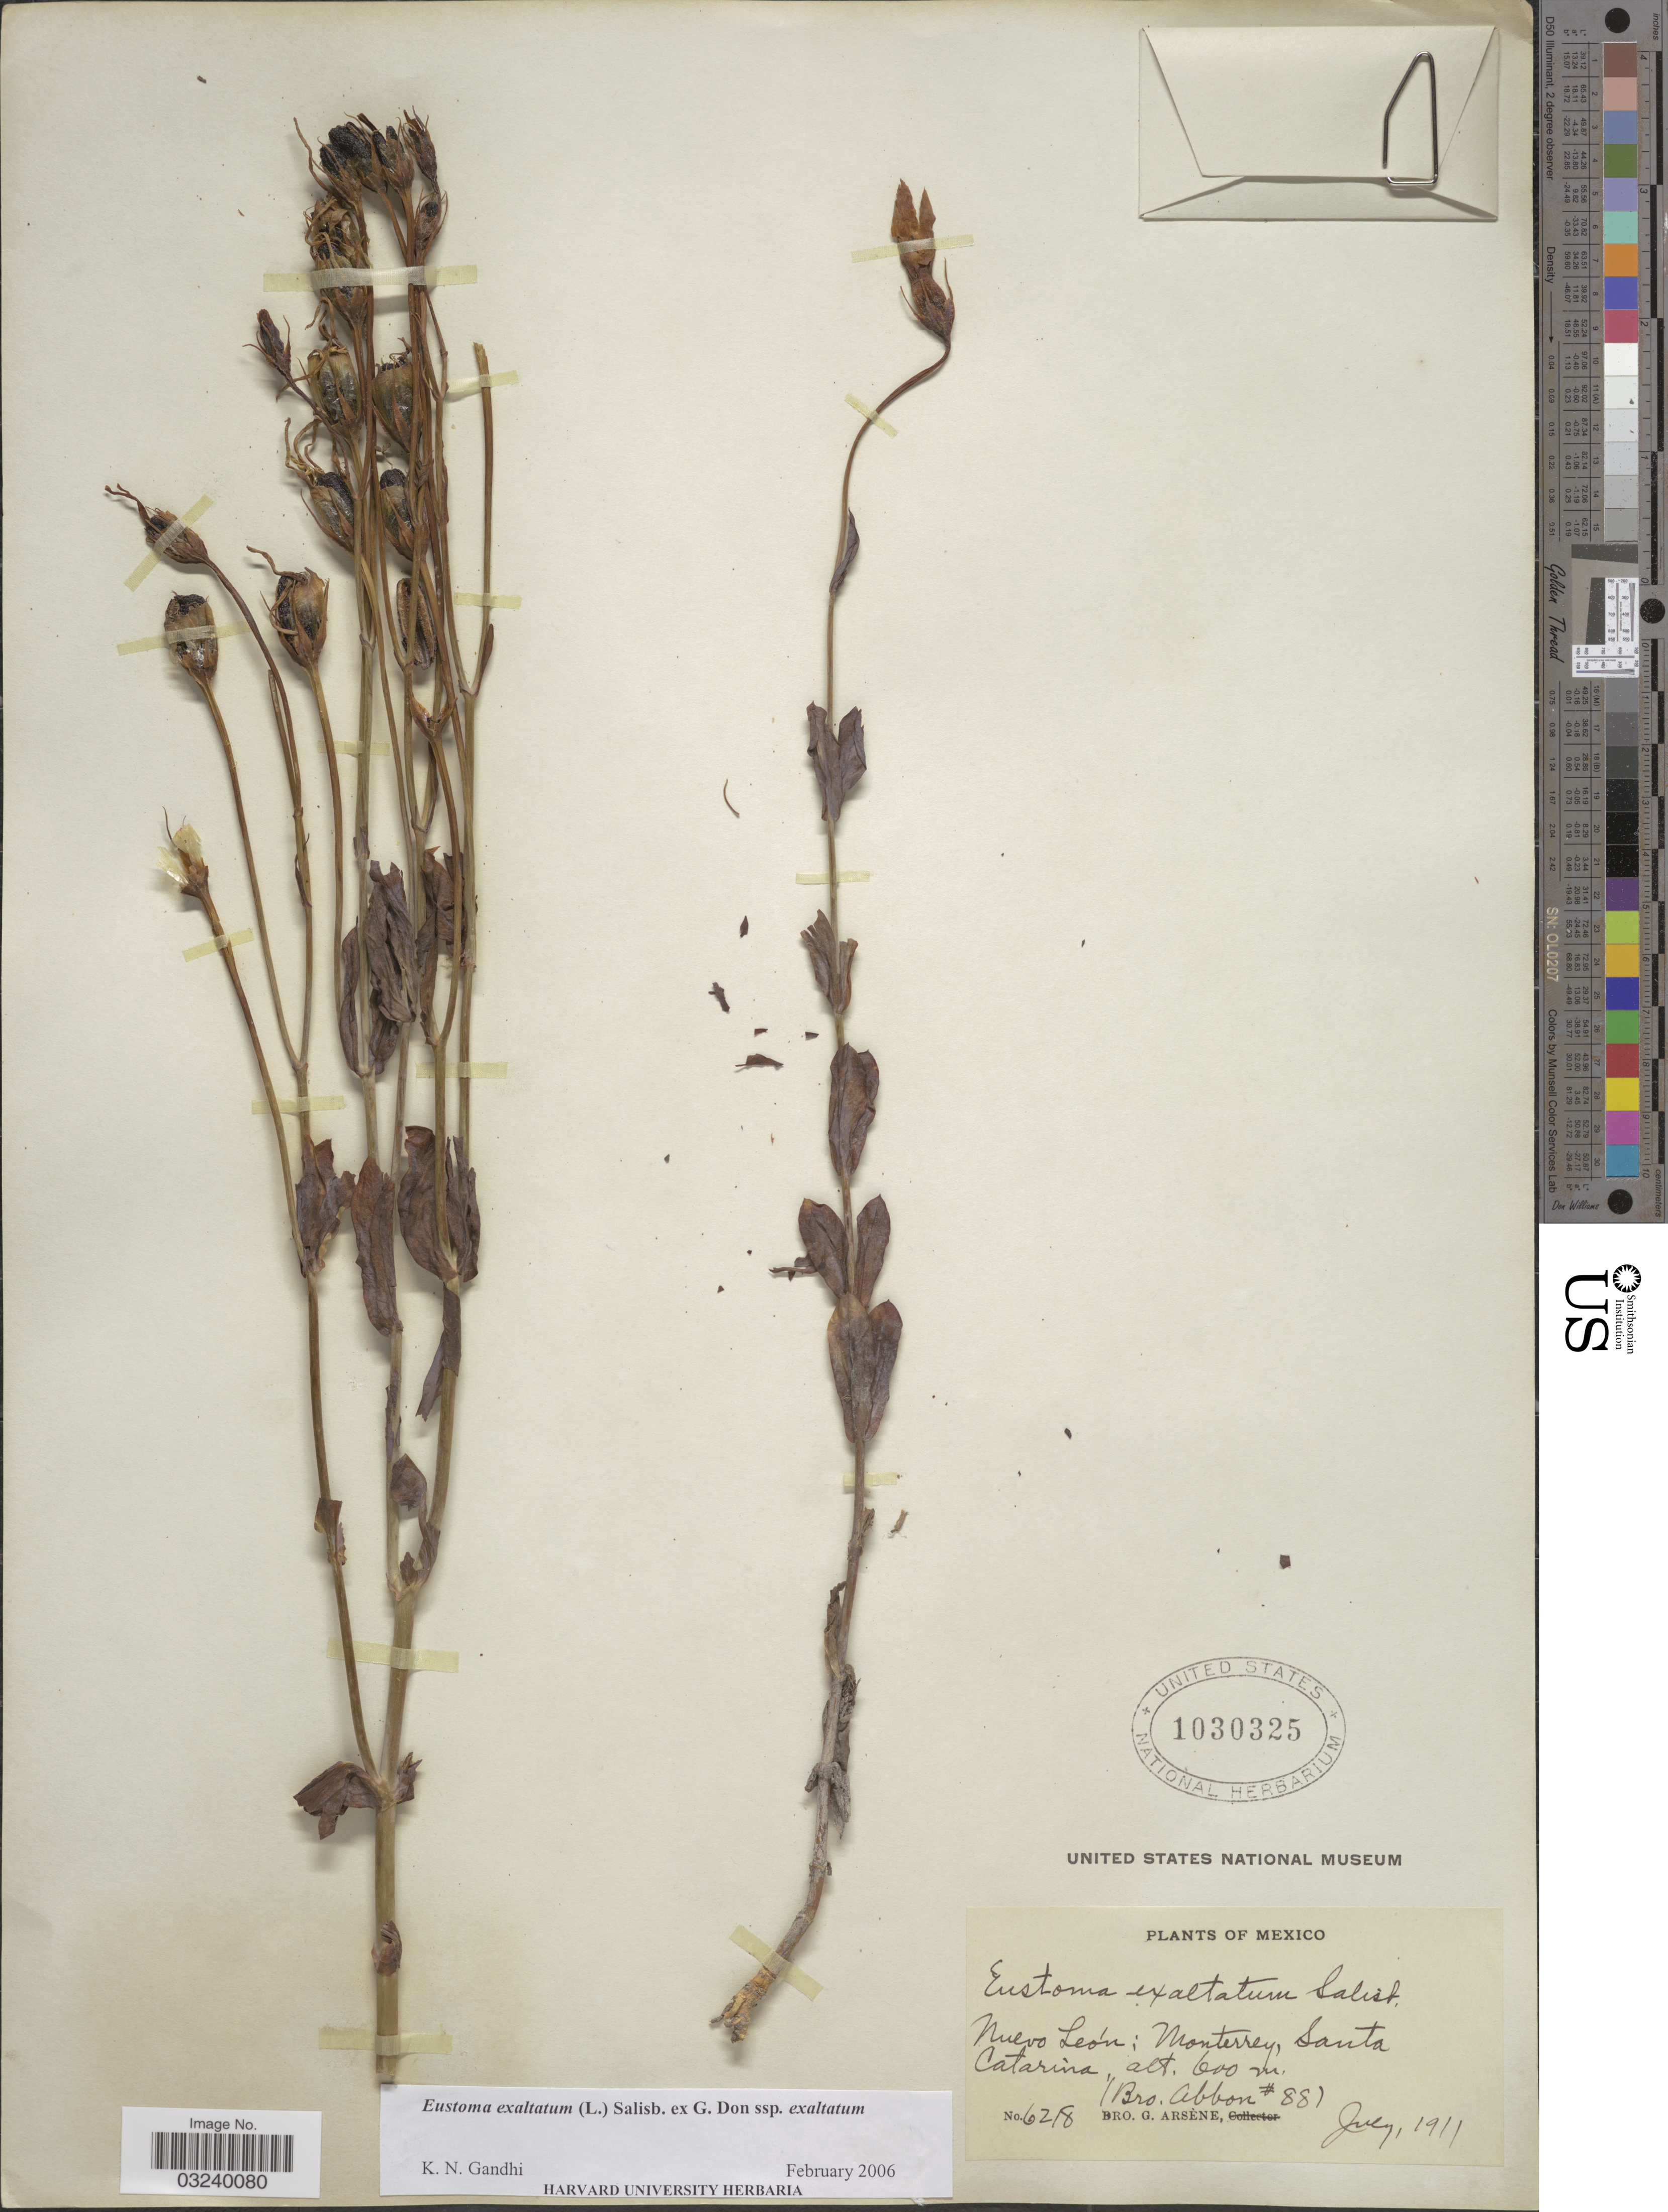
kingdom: Plantae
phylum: Tracheophyta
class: Magnoliopsida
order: Gentianales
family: Gentianaceae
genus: Eustoma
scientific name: Eustoma exaltatum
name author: (L.) Salisb. ex Don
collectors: Bro. Abbon & Bro. G. Arsène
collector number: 88/6218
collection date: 1911-07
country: Mexico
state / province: Nuevo León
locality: Nuevo León: Monterrey, Santa Catarina.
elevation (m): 600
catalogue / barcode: US 1030325